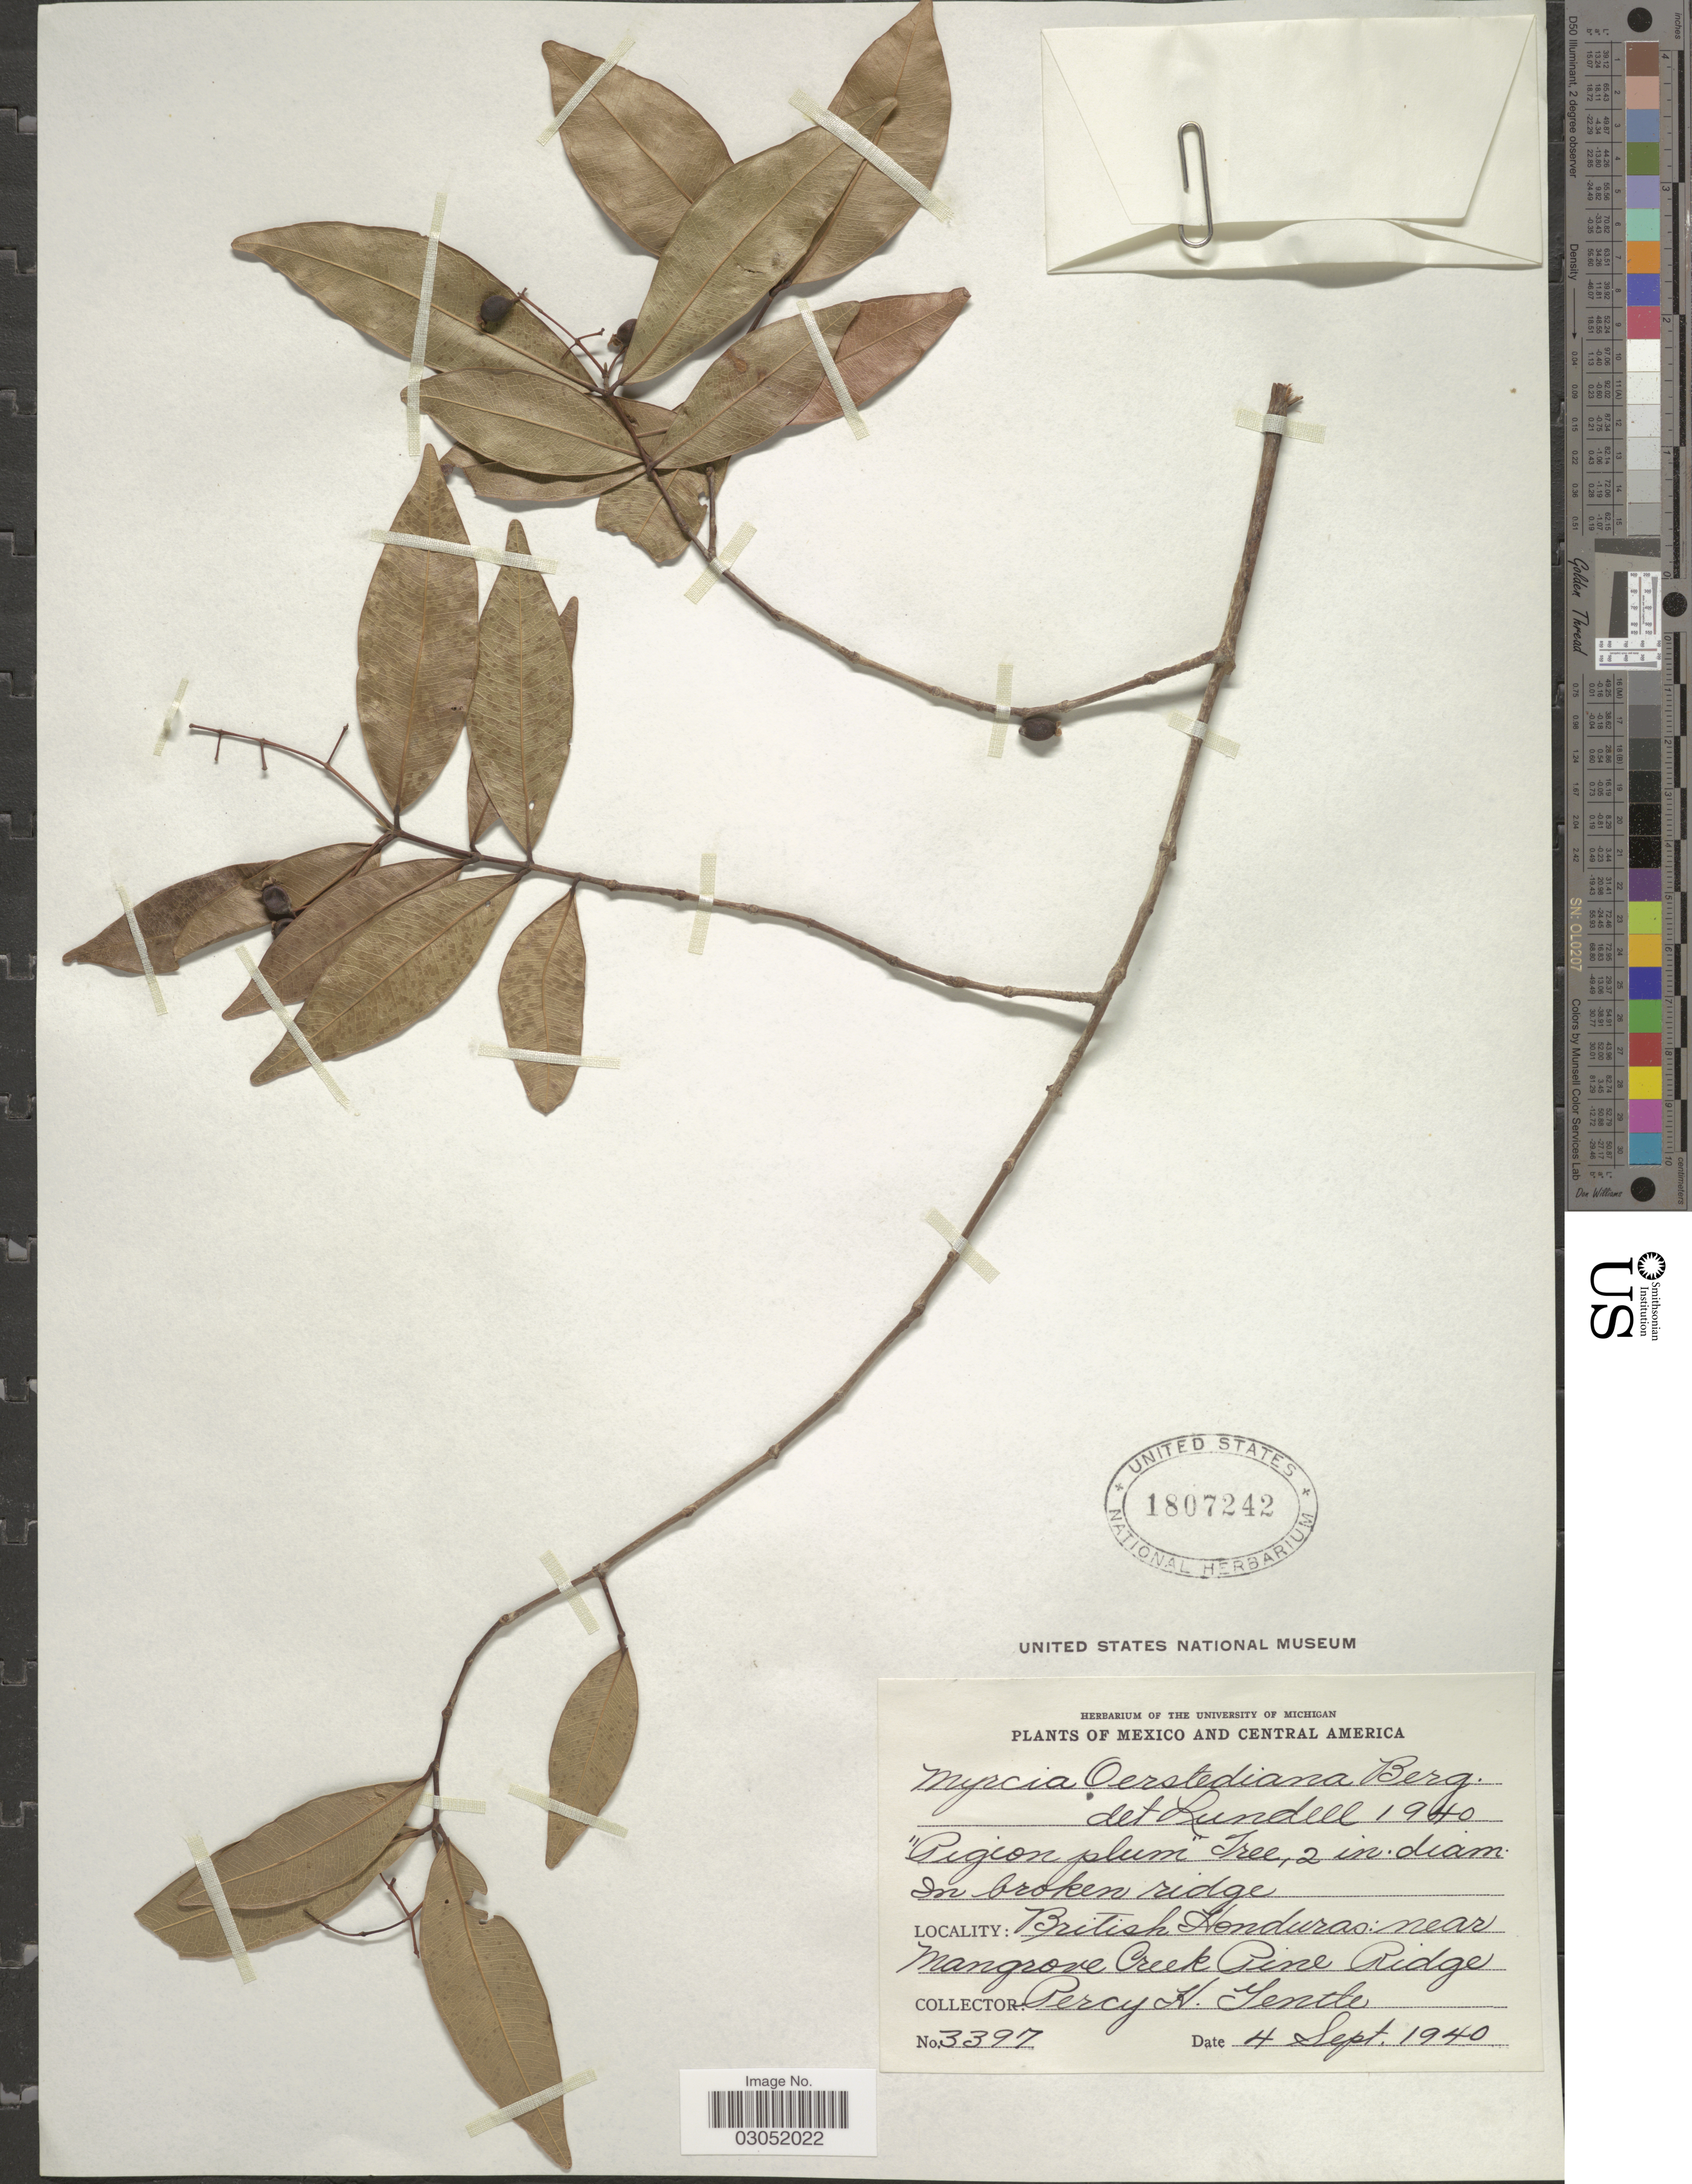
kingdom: Plantae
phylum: Tracheophyta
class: Magnoliopsida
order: Myrtales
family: Myrtaceae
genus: Myrcia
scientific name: Myrcia splendens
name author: (Sw.) DC.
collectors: P. H. Gentle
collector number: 3397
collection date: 1940-09-04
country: Belize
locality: British Honduras: near Mangrove Creek Pine Ridge.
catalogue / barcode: US 1807242